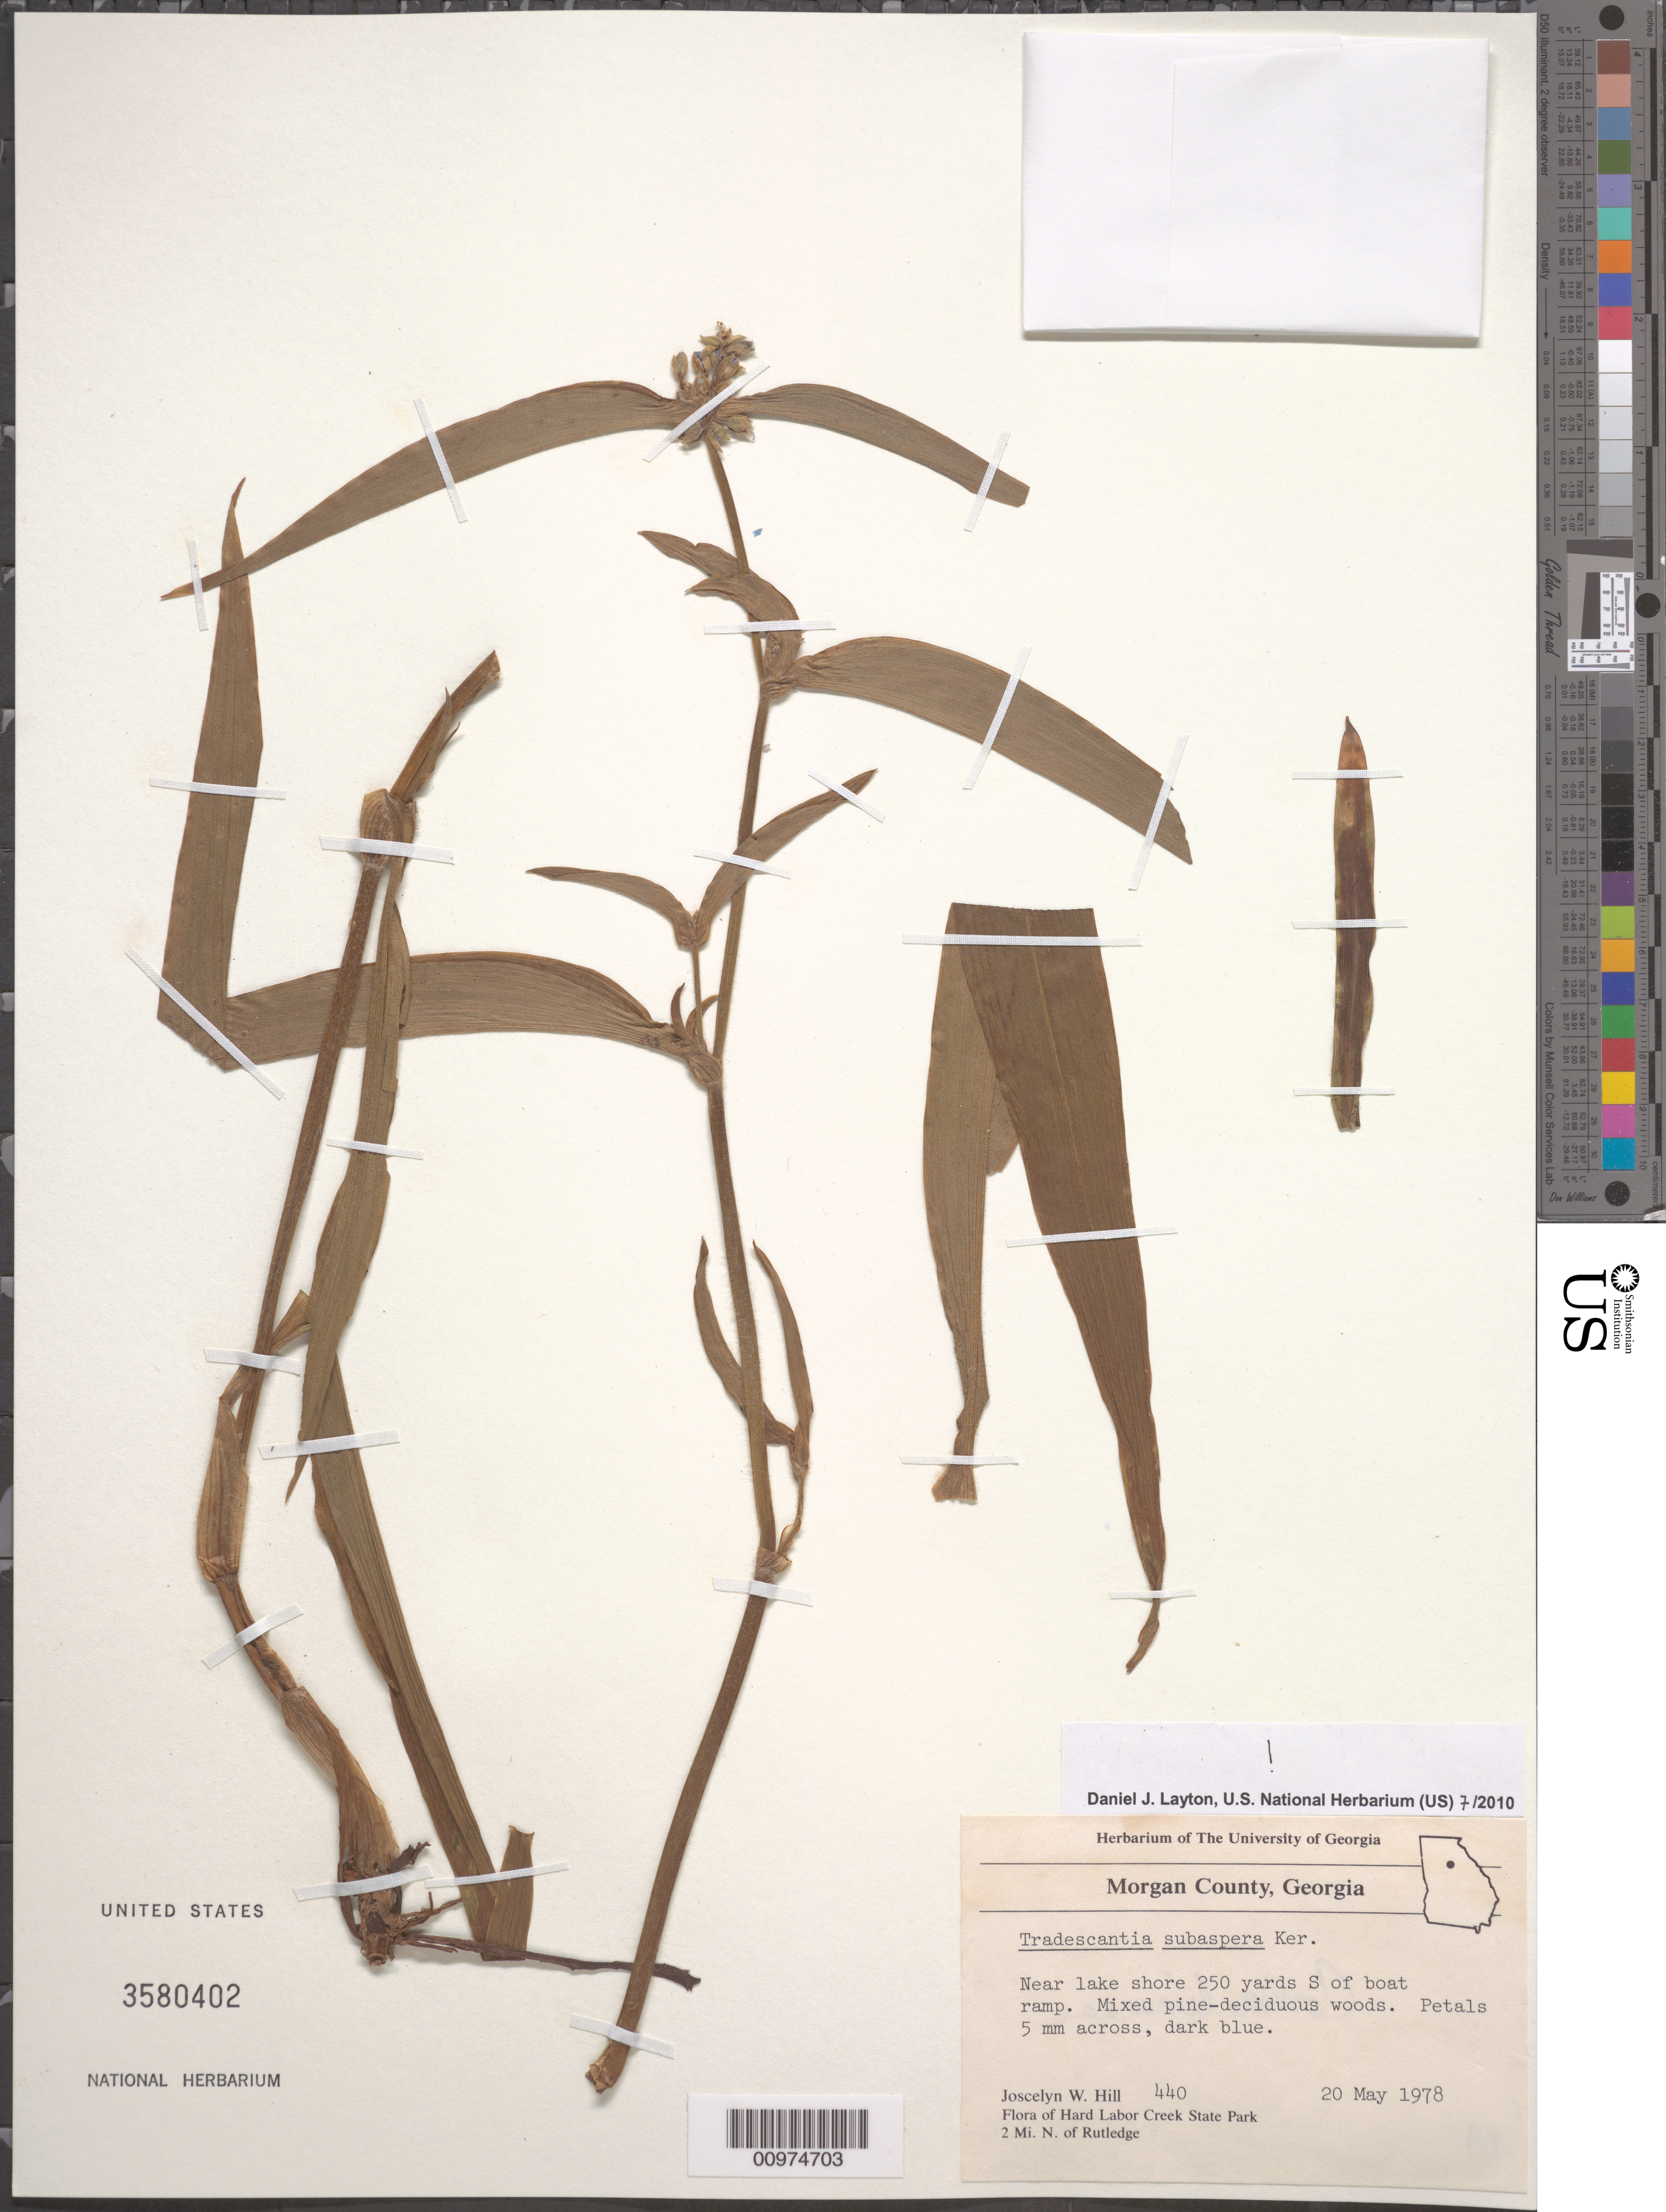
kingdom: Plantae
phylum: Tracheophyta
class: Liliopsida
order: Commelinales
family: Commelinaceae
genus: Tradescantia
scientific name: Tradescantia subaspera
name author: Ker Gawl.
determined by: Layton, Daniel J.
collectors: J. W. Hill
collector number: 440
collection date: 1978-05-20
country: United States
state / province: Georgia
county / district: Morgan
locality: Flora of Hard Labor Creek State Park 2 mi. N of Rutledge.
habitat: Near lake shore 250 yards S of boat ramp. Mixed pine-deciduous woods.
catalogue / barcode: US 3580402